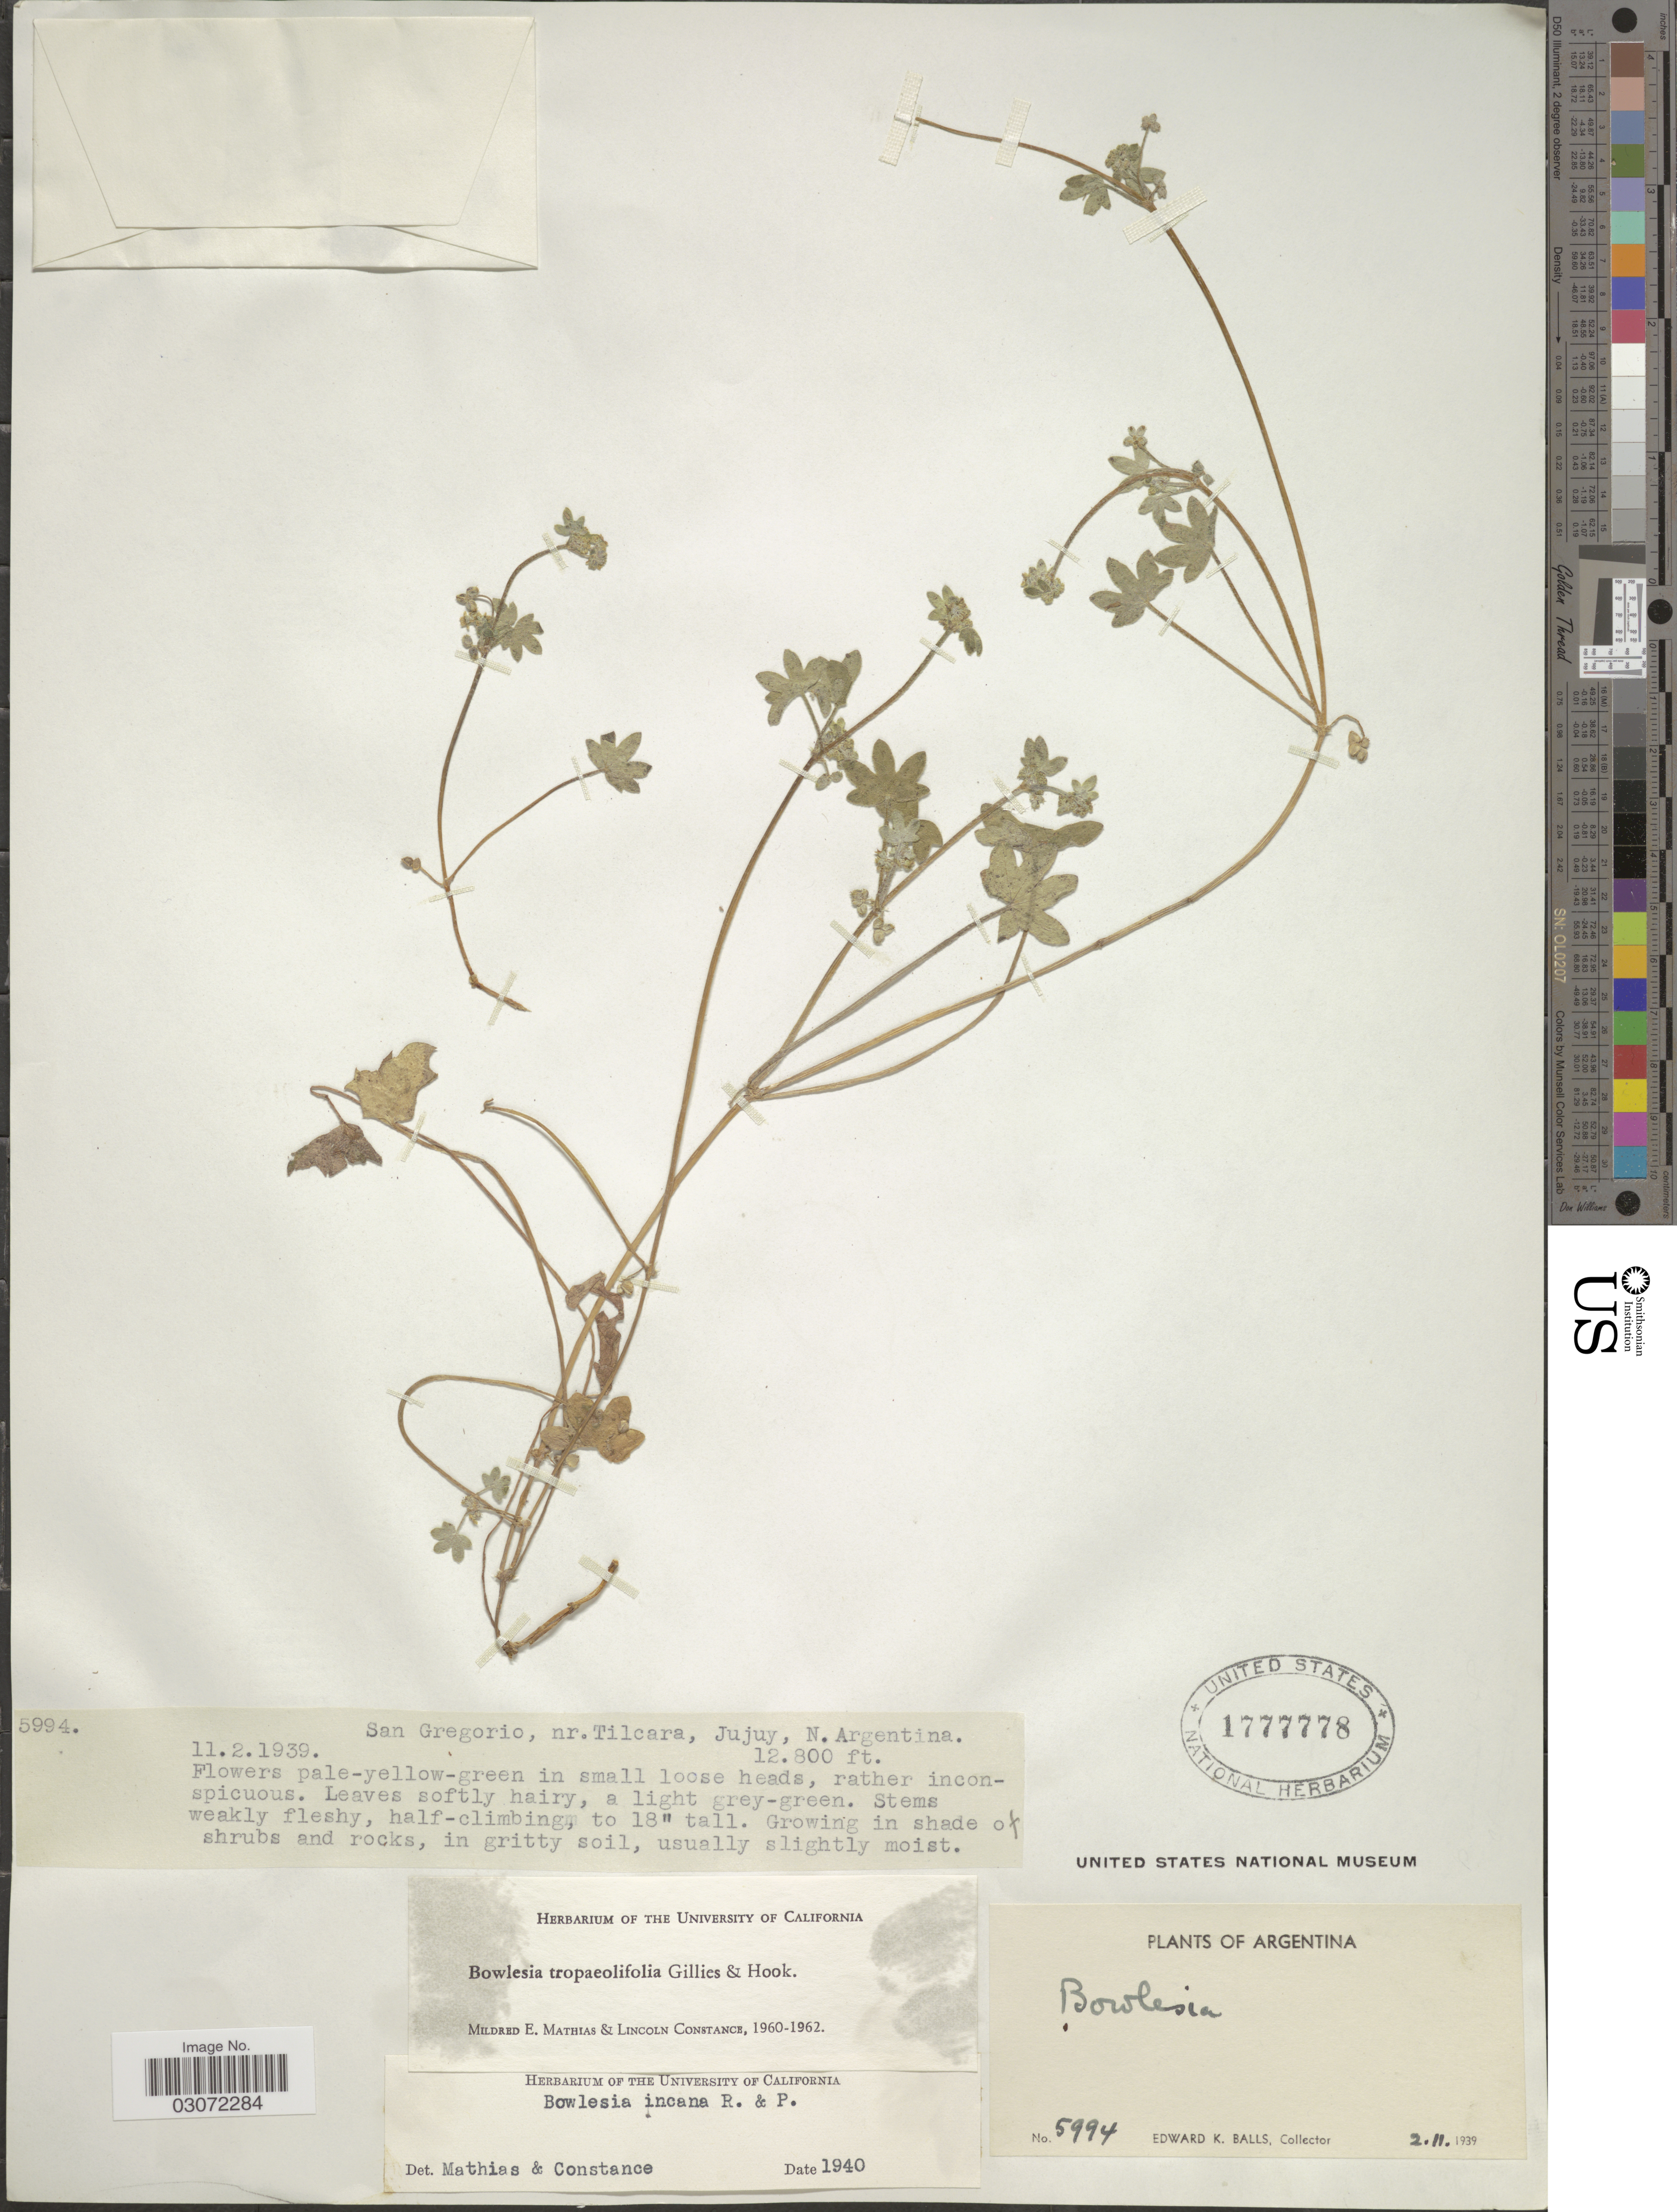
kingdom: Plantae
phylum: Tracheophyta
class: Magnoliopsida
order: Apiales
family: Apiaceae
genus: Bowlesia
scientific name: Bowlesia tropaeolifolia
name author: J.M. Gillet & Hook.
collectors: E. K. Balls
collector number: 5994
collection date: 1939-11-02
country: Argentina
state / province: Jujuy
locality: San Gregorio, nr. Tilcara. N. Argentina.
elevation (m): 3901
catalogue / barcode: US 1777778